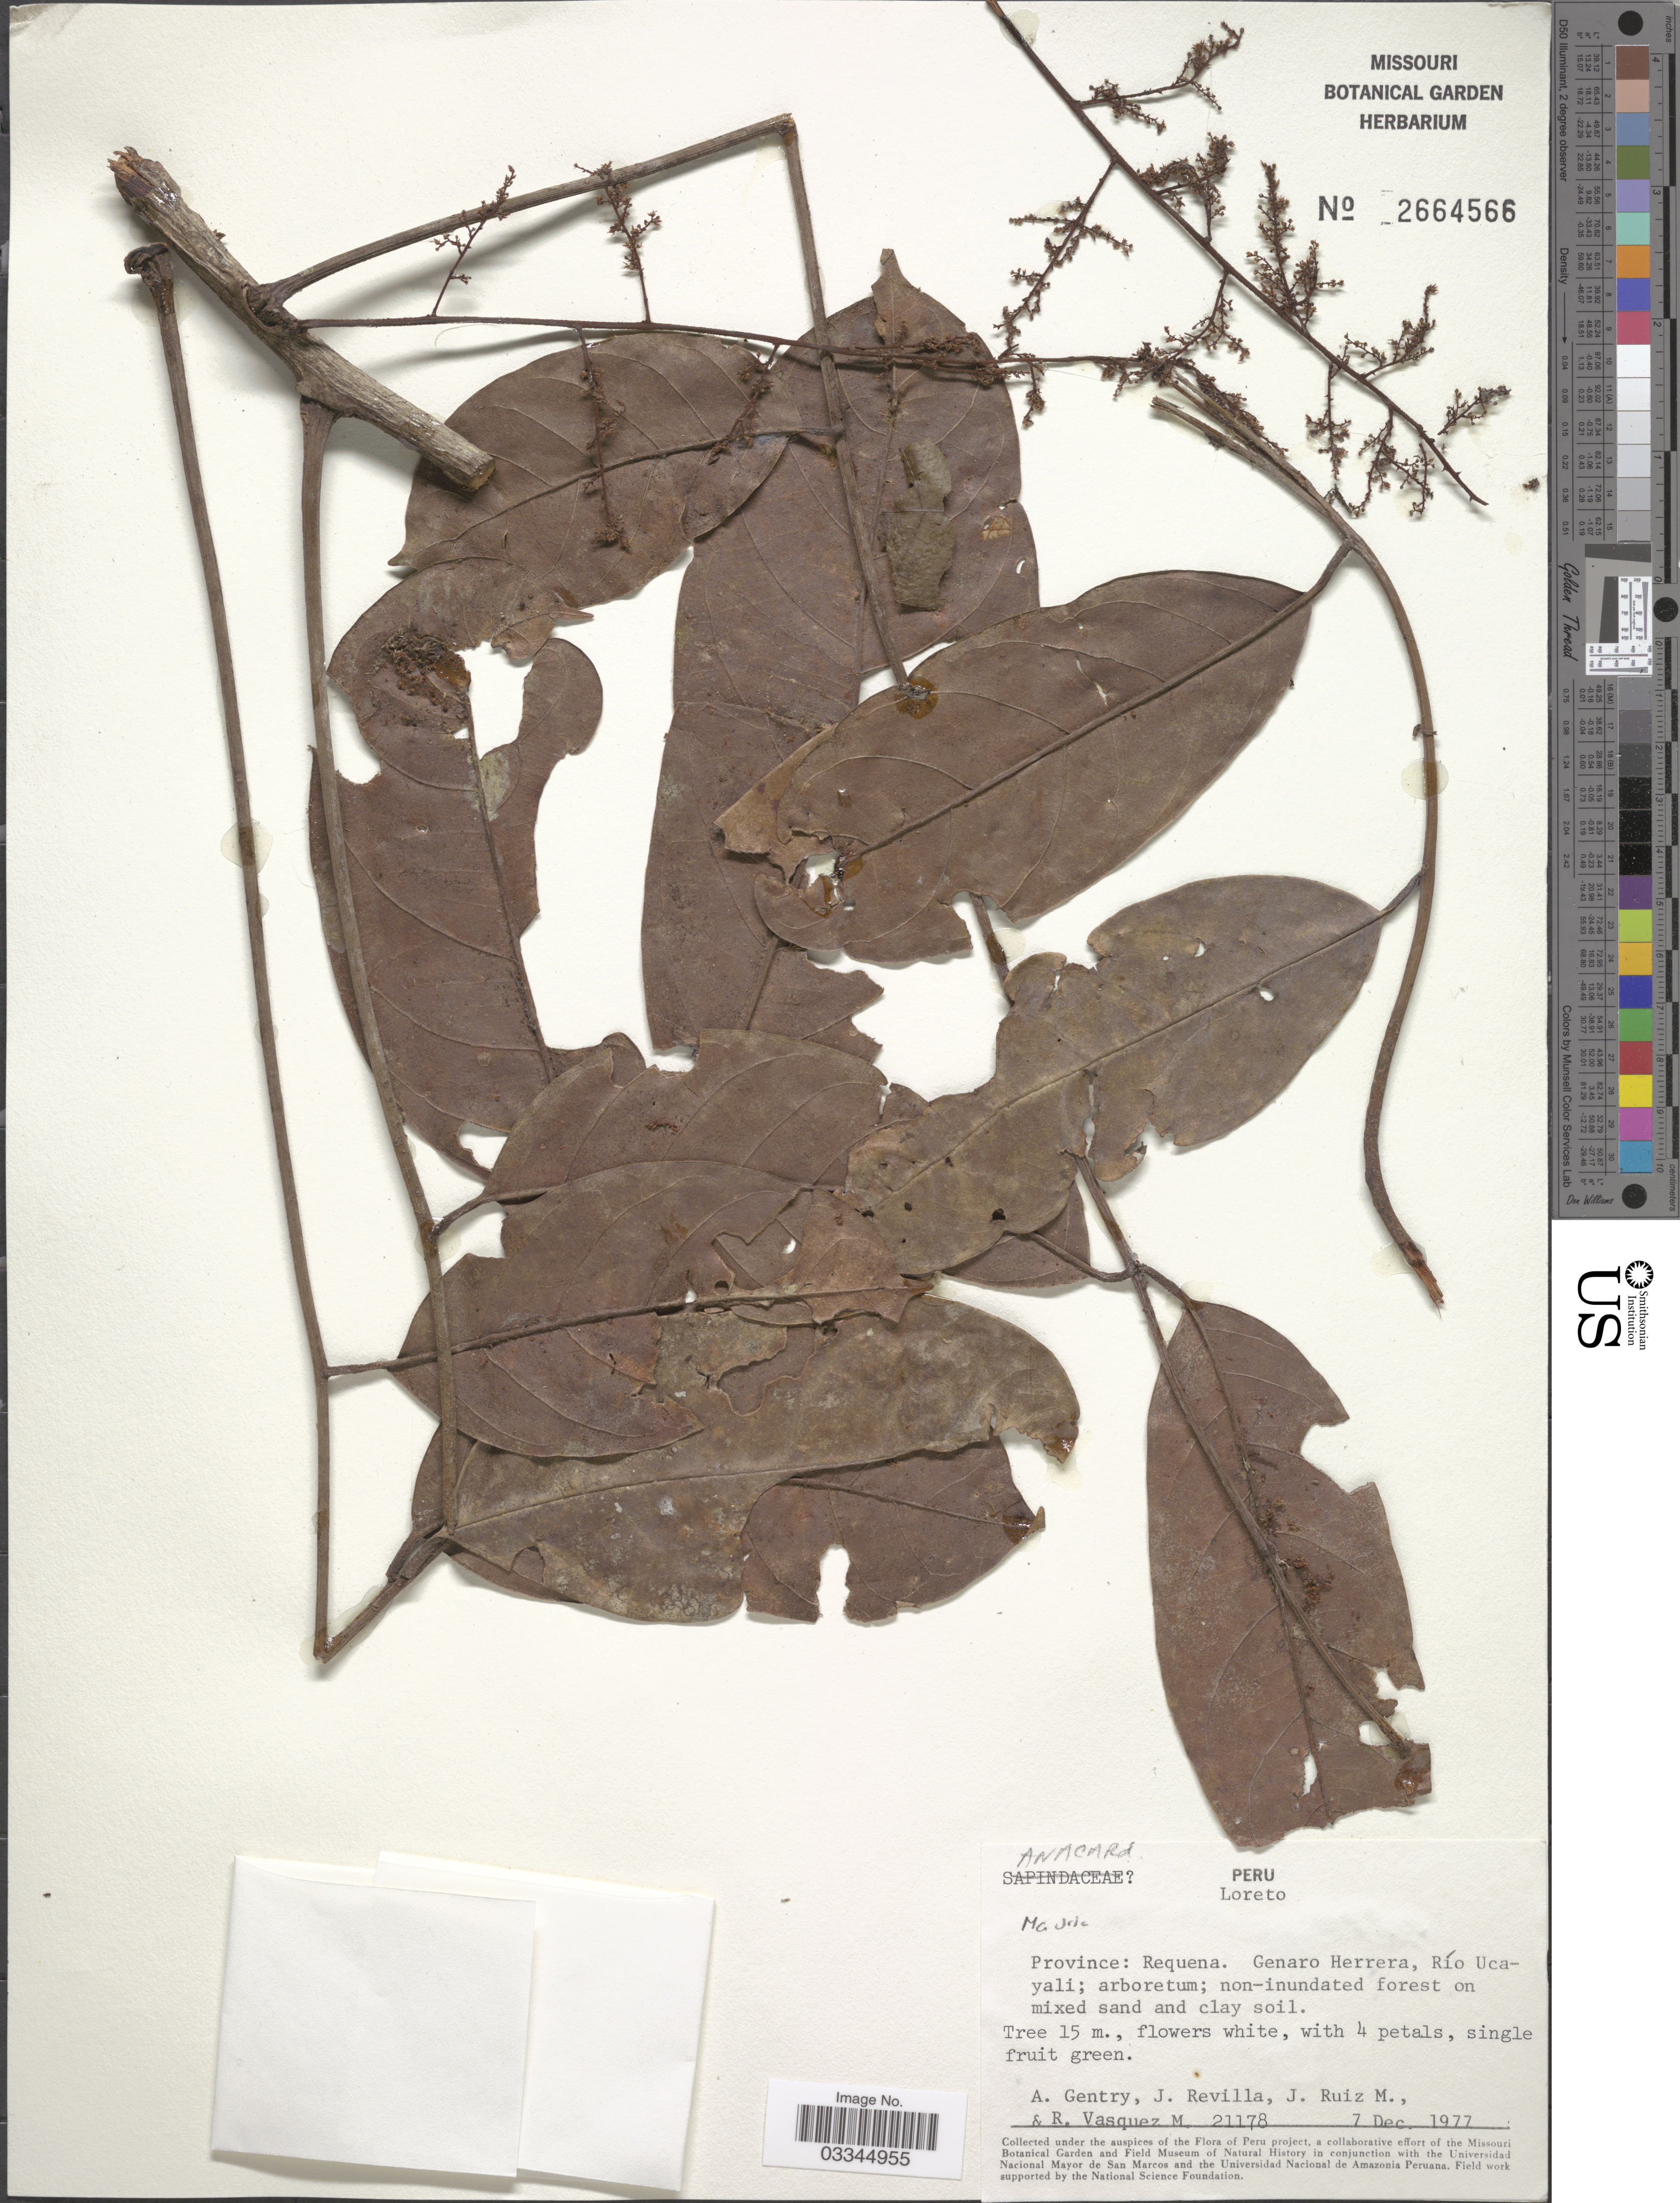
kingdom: Plantae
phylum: Tracheophyta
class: Magnoliopsida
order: Sapindales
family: Anacardiaceae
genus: Mauria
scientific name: Mauria sp.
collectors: A. H. Gentry, J. Revilla, J. Ruiz & R. Vásquez M.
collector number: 21178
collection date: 1977-12-07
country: Peru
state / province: Loreto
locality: Province: Requena. Genaro Herrera, Río Ucayali.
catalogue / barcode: US 2664566